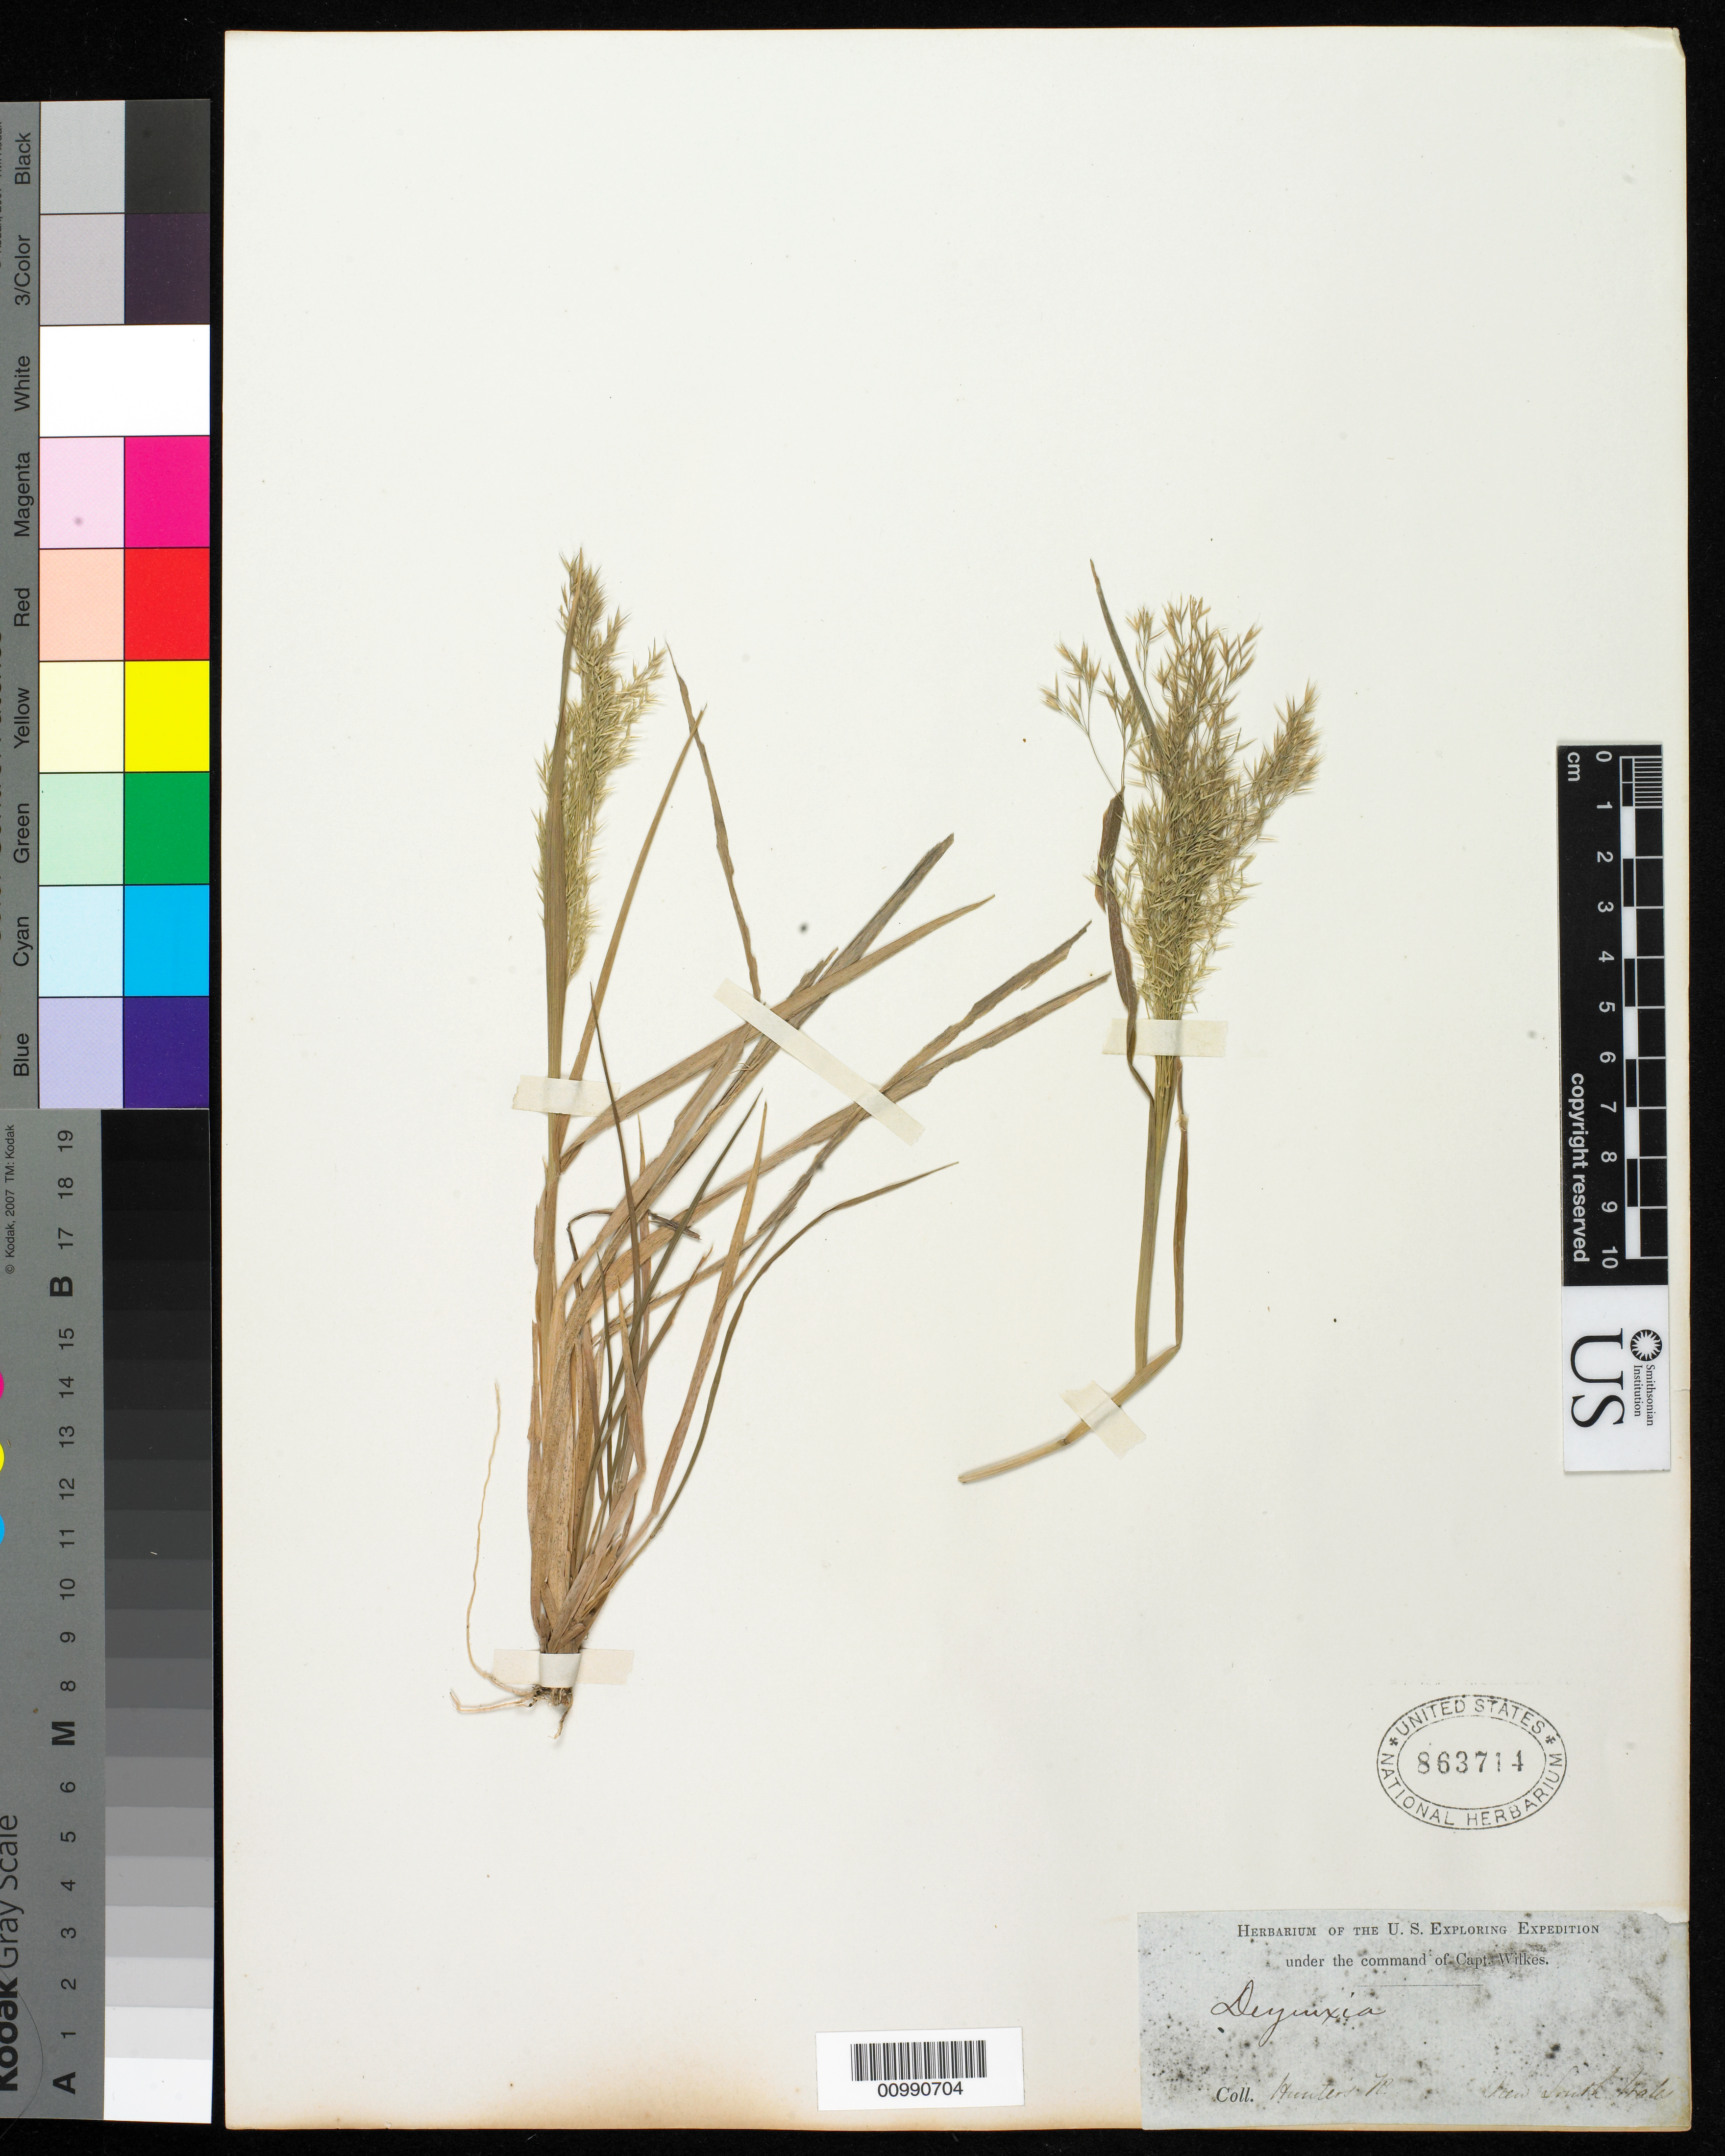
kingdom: Plantae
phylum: Tracheophyta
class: Liliopsida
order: Poales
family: Poaceae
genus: Lachnagrostis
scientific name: Lachnagrostis billardieri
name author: (R. Br.) Trin.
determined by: Poaceae Reorganization Project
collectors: Wilkes Explor. Exped.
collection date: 1838/1842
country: Australia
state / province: New South Wales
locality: Hunter's River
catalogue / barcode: US 863714